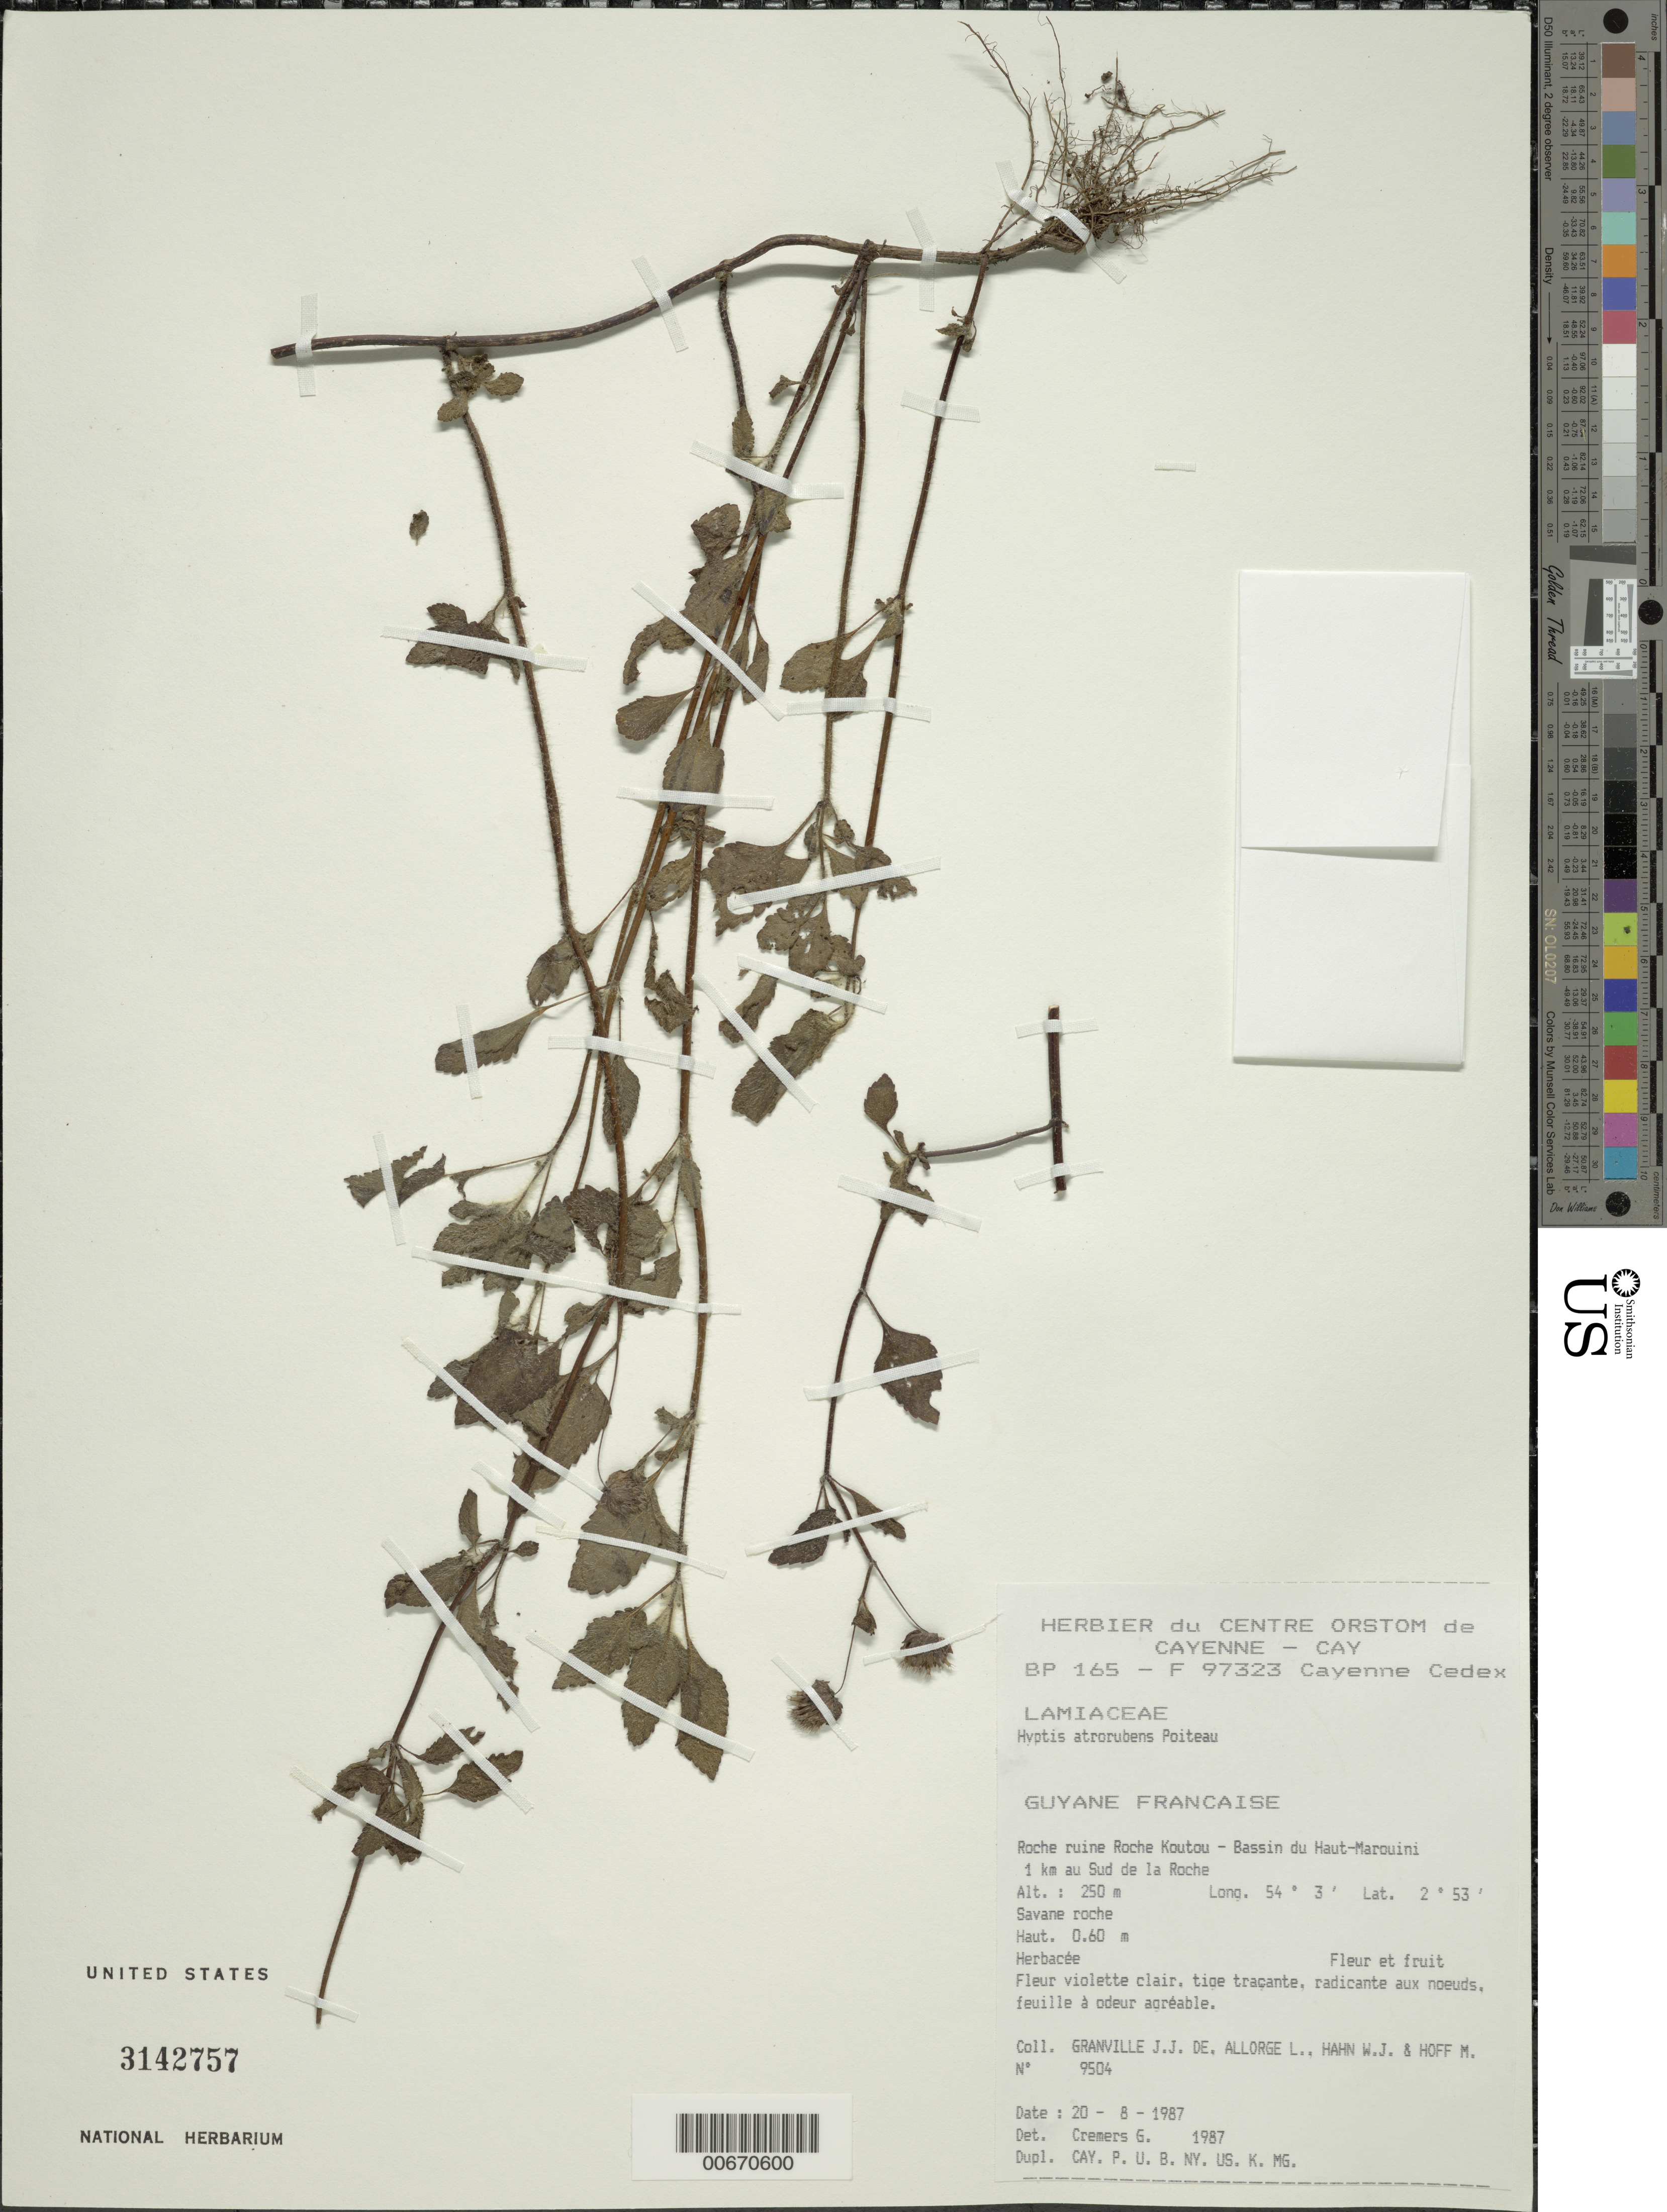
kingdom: Plantae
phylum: Tracheophyta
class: Magnoliopsida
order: Lamiales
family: Lamiaceae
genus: Hyptis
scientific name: Hyptis atrorubens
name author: Poit.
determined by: Cremers, Georges A.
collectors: J.-J. de Granville, L. Allorge, W. J. Hahn & M. Hoff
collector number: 9504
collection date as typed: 20-Aug-87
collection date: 1987-08-20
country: French Guiana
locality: Roche Koutou, Bassin du Haut-Marouini, 1 km au Sud de la Roche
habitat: Savane roche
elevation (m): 250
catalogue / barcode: US 3142757